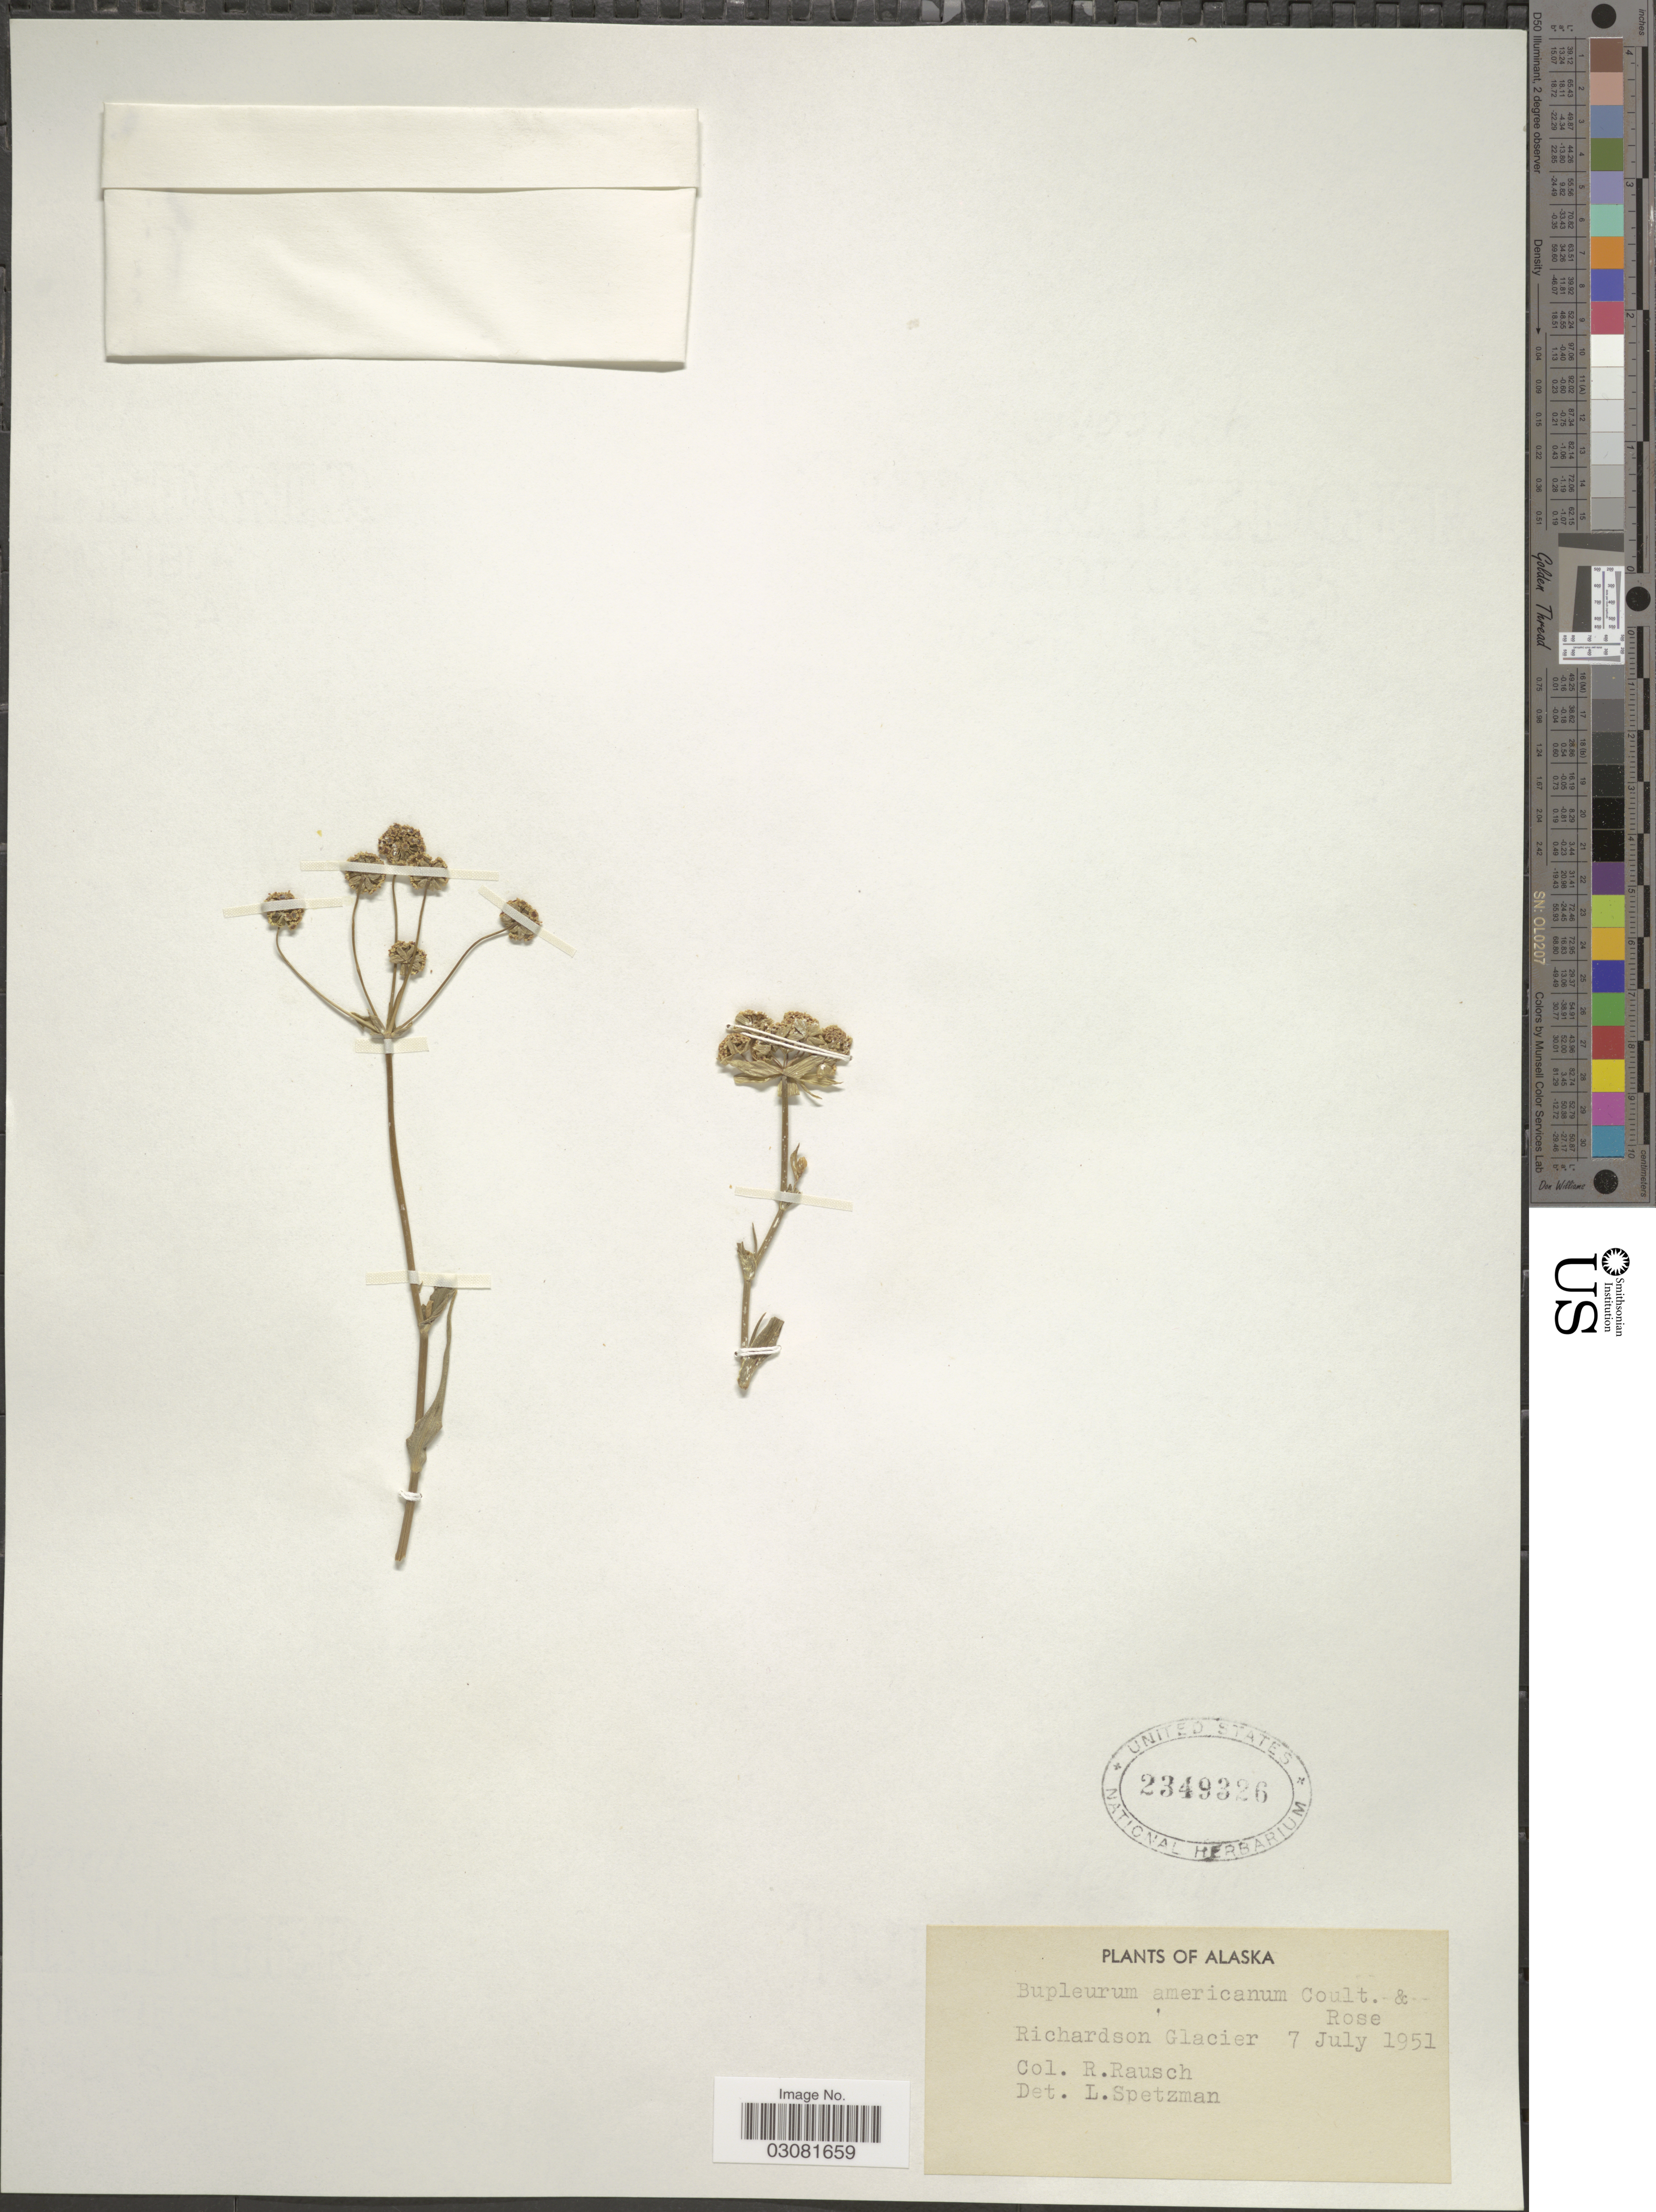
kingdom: Plantae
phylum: Tracheophyta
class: Magnoliopsida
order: Apiales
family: Apiaceae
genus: Bupleurum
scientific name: Bupleurum americanum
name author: J.M. Coult. & Rose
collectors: R. Rausch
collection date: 1951-07-07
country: United States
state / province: Alaska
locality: Richardson Glacier.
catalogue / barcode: US 2349326